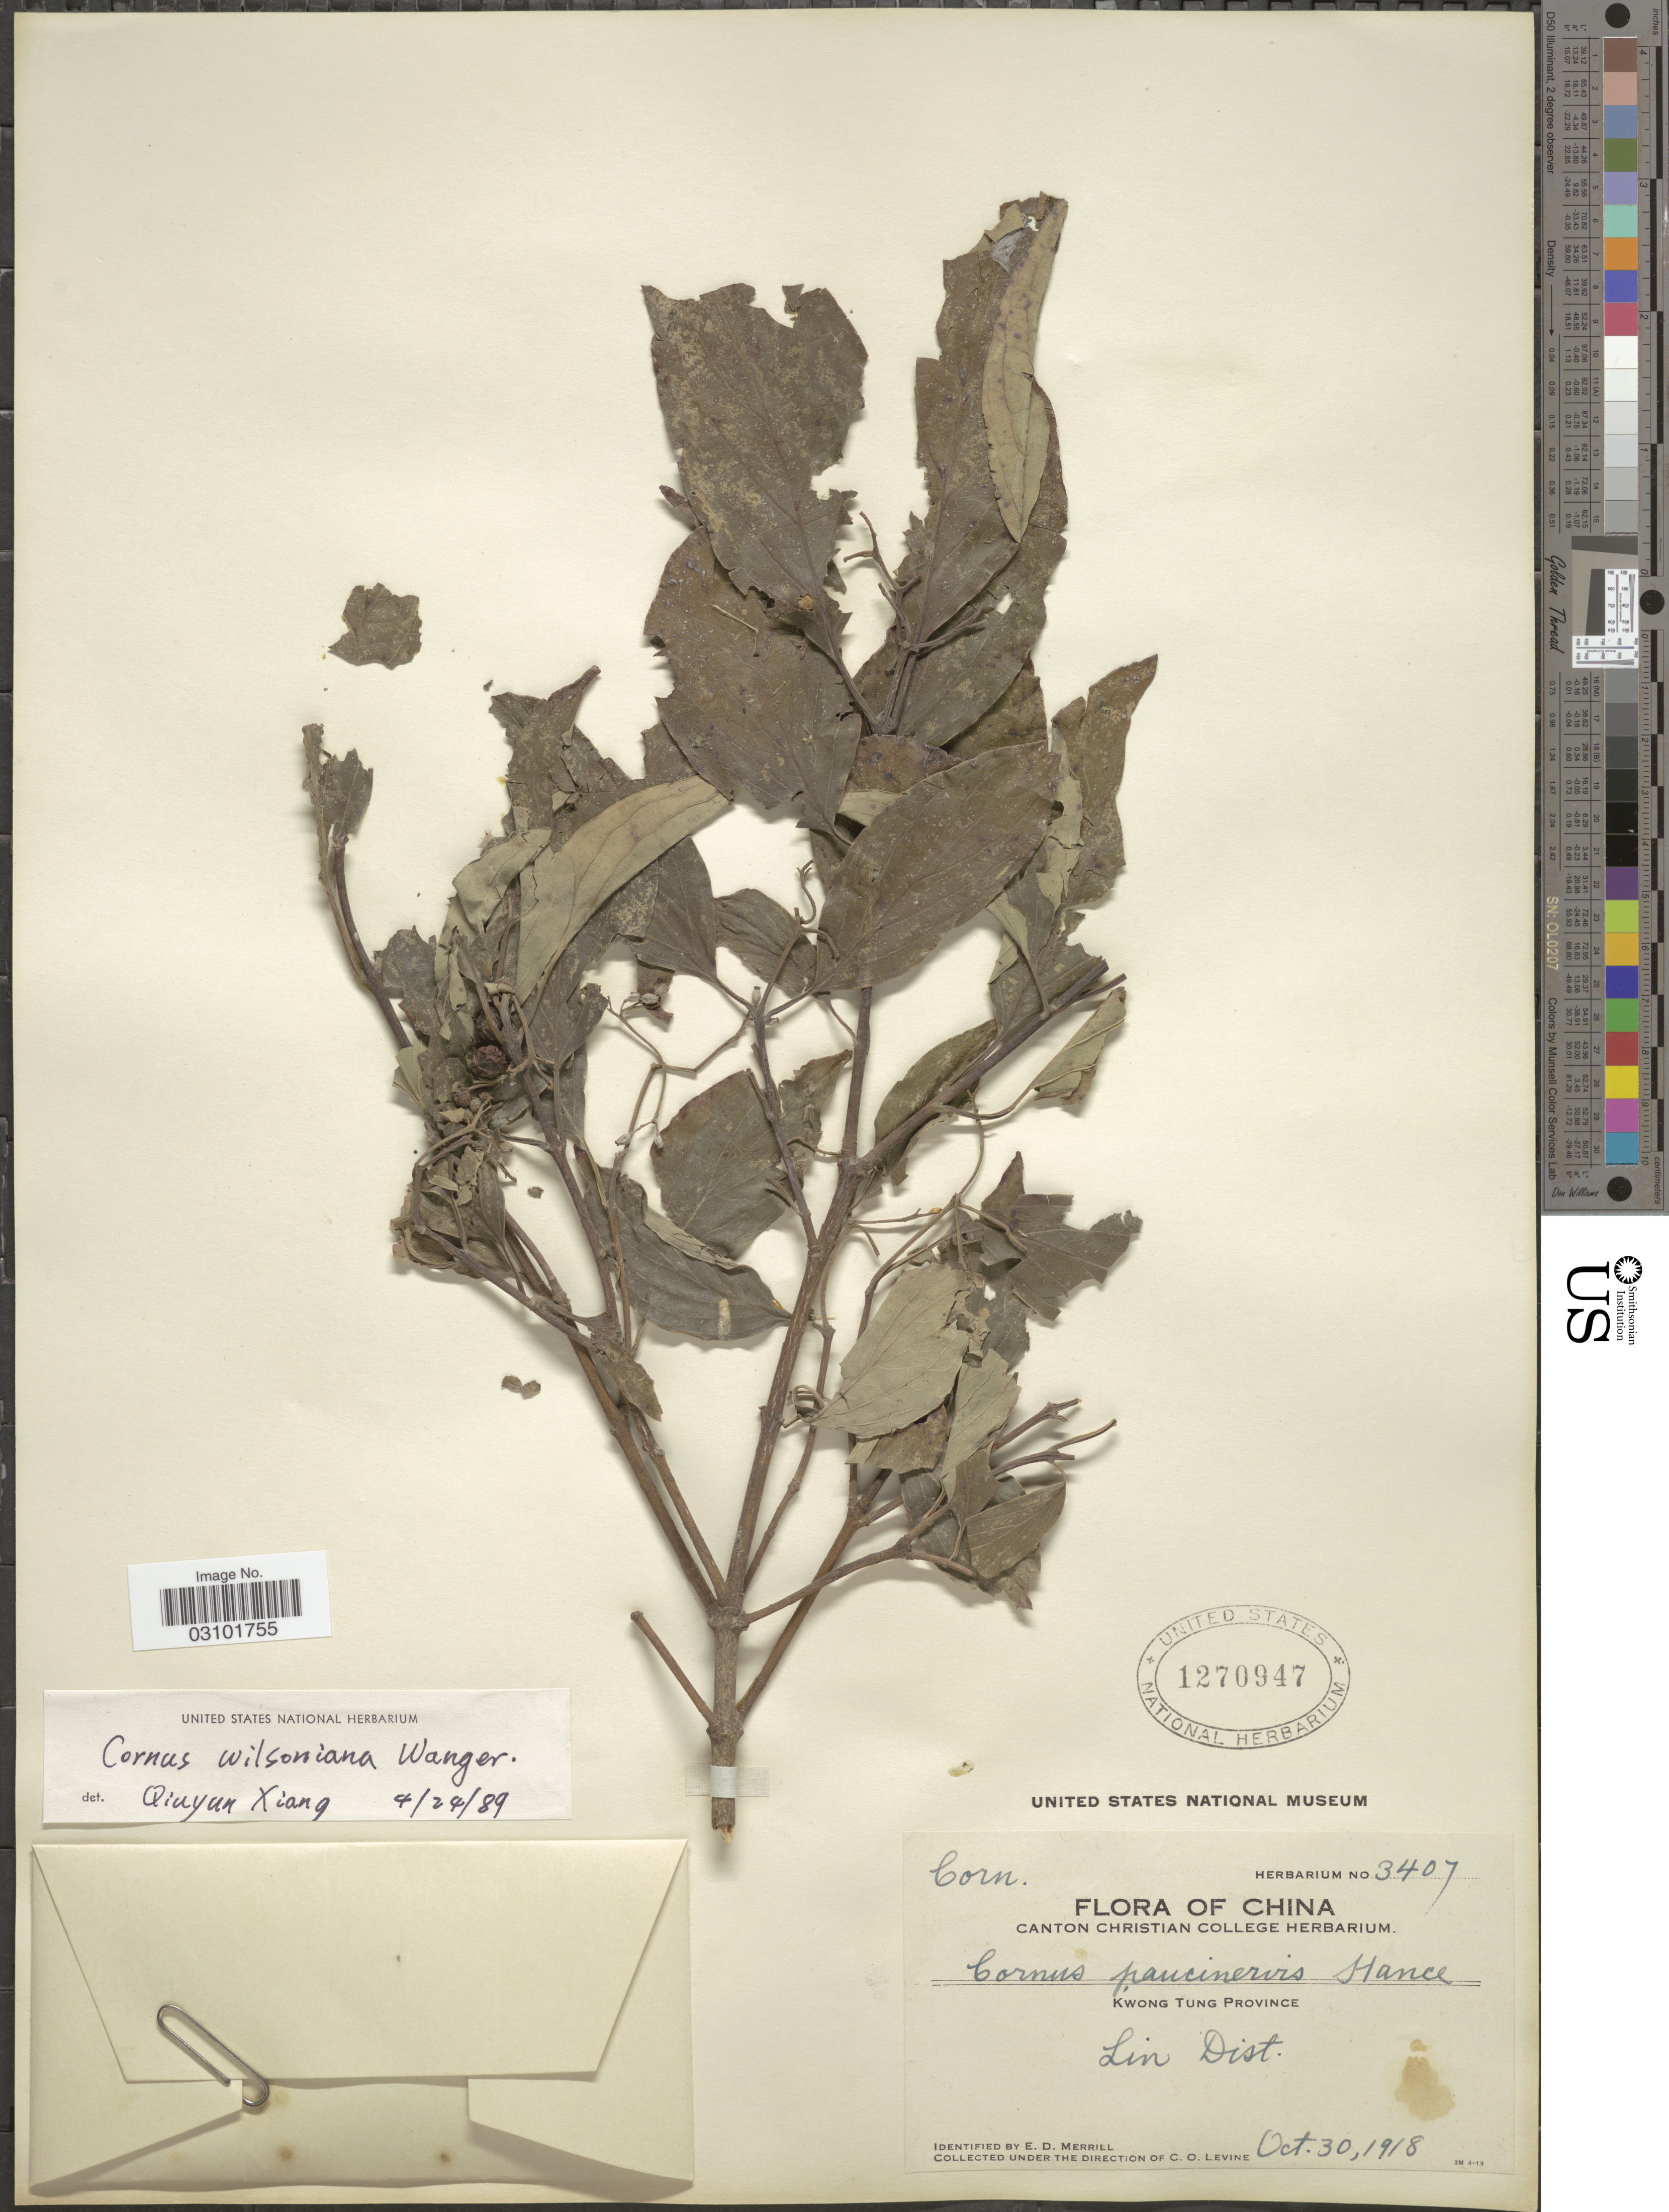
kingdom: Plantae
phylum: Tracheophyta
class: Magnoliopsida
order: Cornales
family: Cornaceae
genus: Cornus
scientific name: Cornus wilsoniana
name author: Wangerin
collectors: E. D. Merrill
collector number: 3407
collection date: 1918-10-30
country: China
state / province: Guangdong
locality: Kwong Tung Province. Lin Dist.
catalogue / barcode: US 1270947